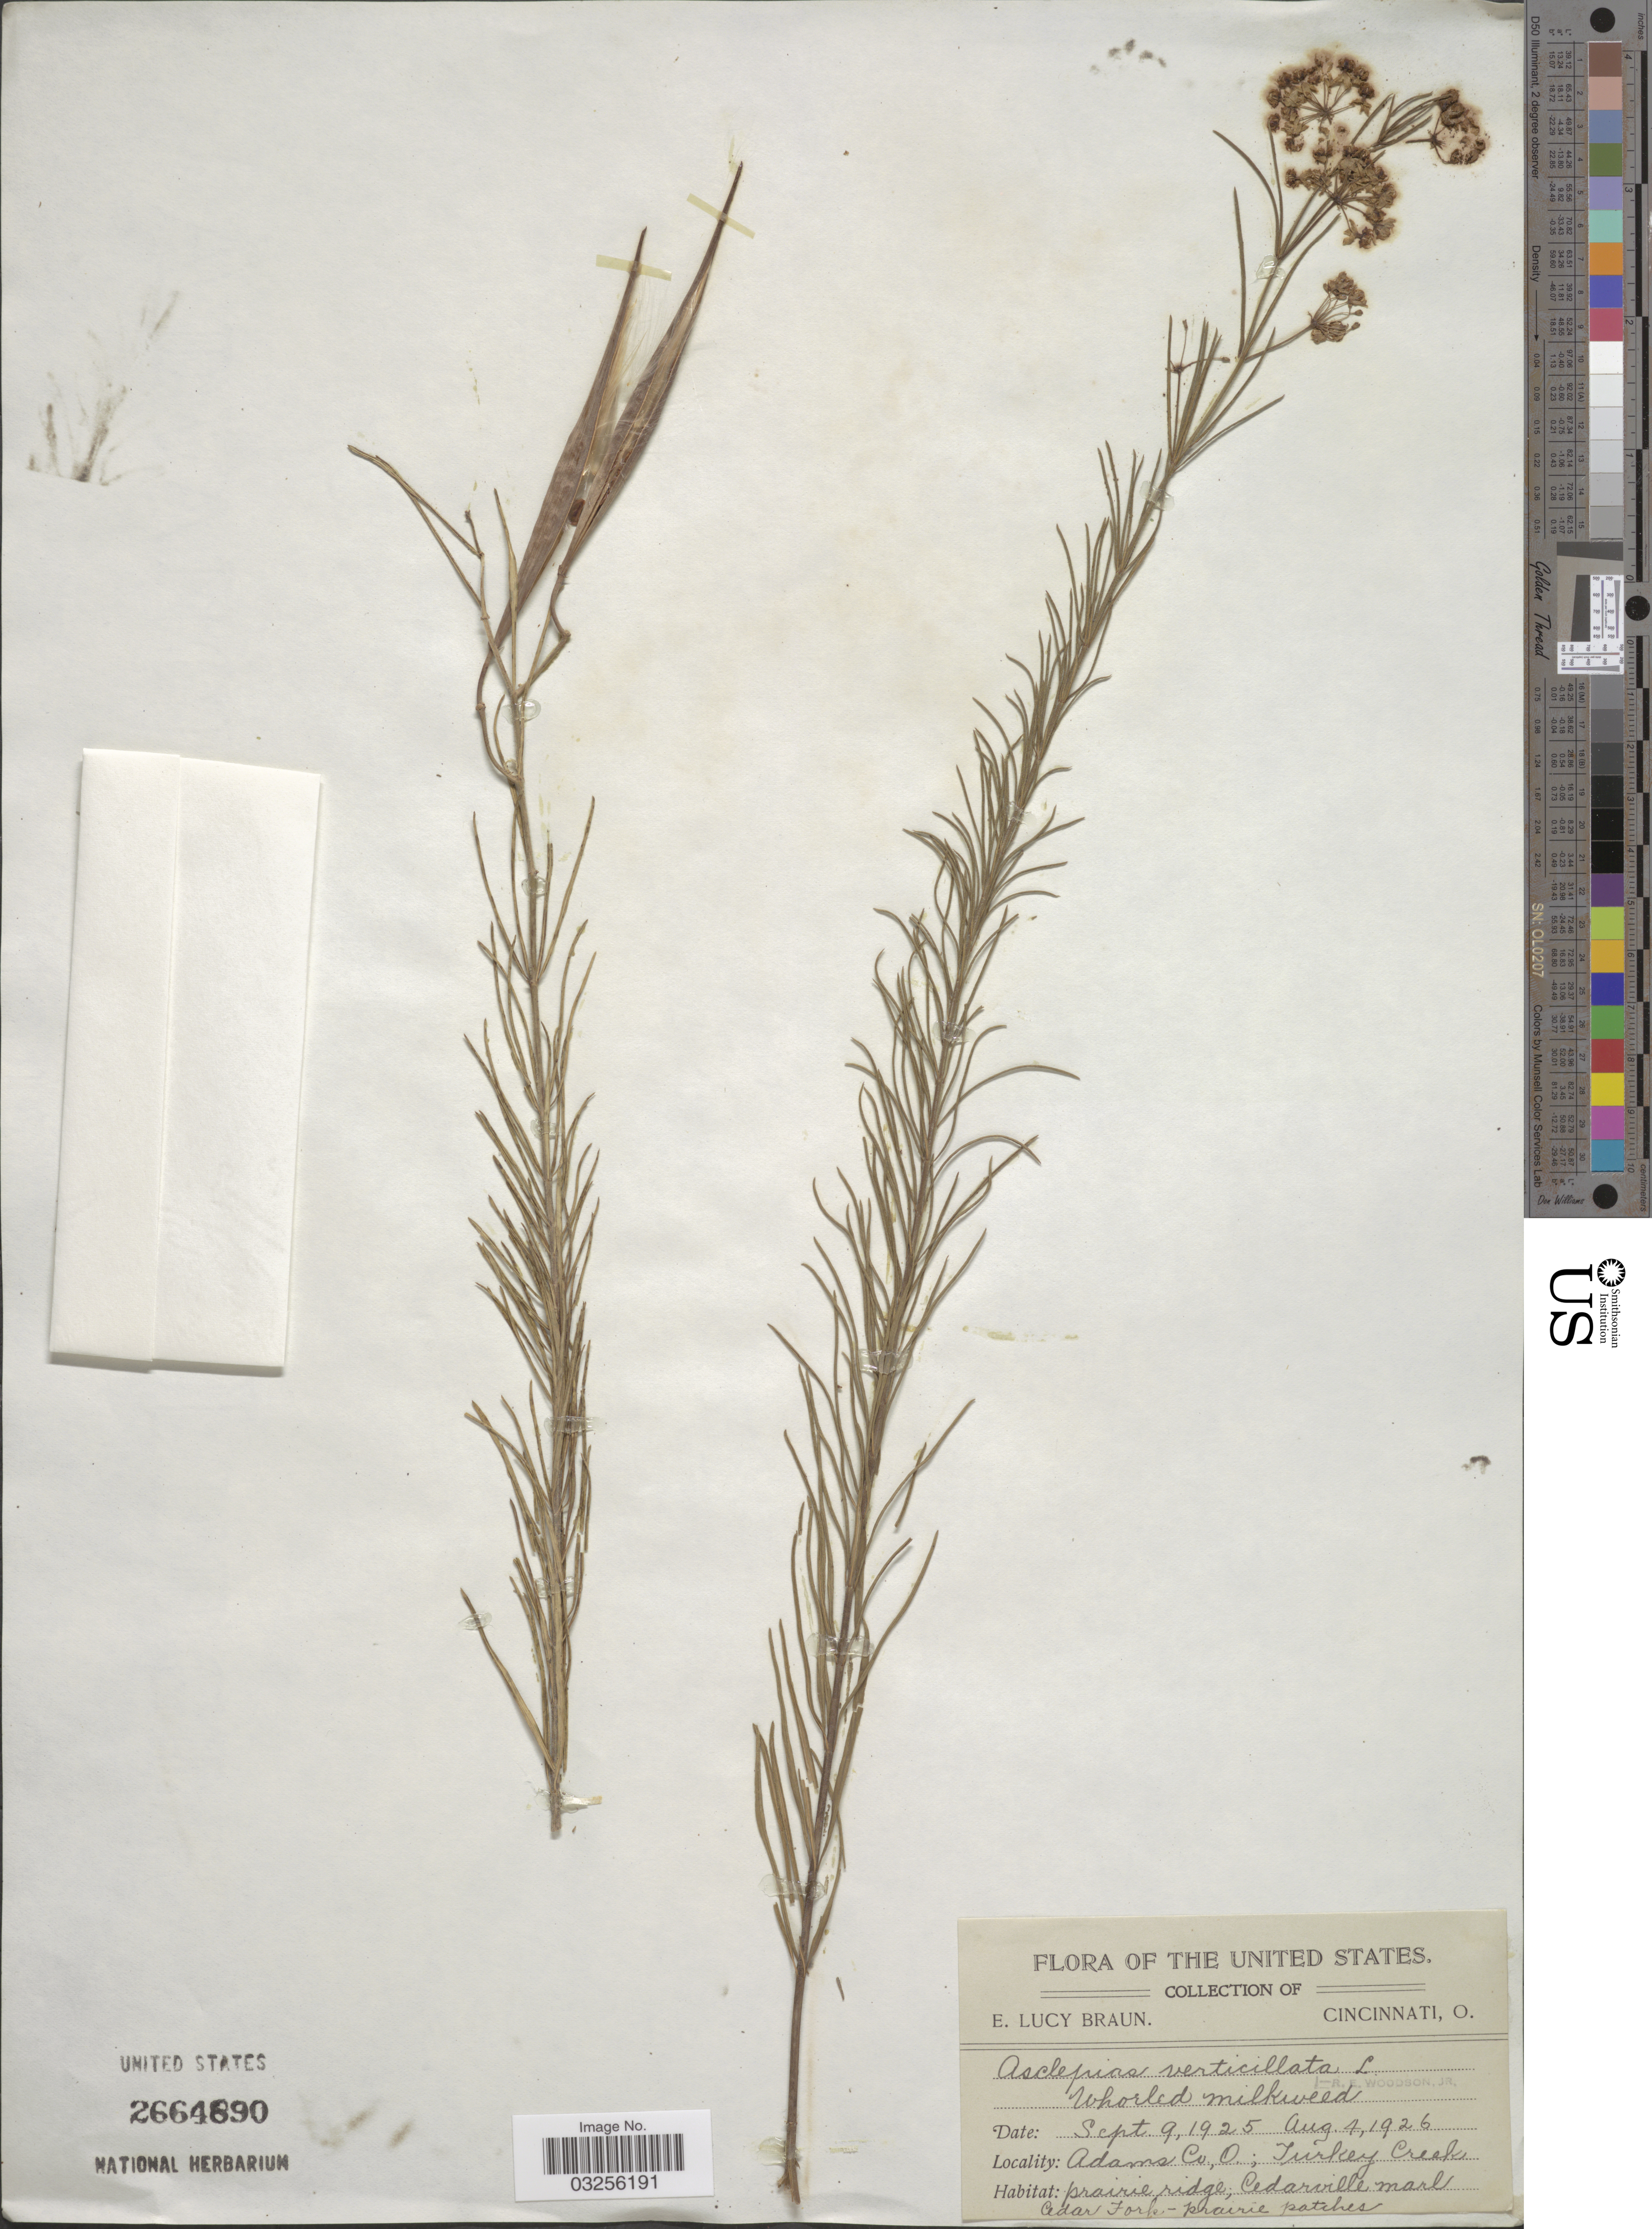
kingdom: Plantae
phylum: Tracheophyta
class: Magnoliopsida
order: Gentianales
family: Apocynaceae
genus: Asclepias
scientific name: Asclepias verticillata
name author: L.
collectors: E. Braun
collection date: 1925-09-09/1926-08-04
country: United States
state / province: Ohio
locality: Adams Co.; Turkey Creek. Prairie ridge, Cedarville marl, Cedar Fork - prairie patches.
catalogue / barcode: US 2664890